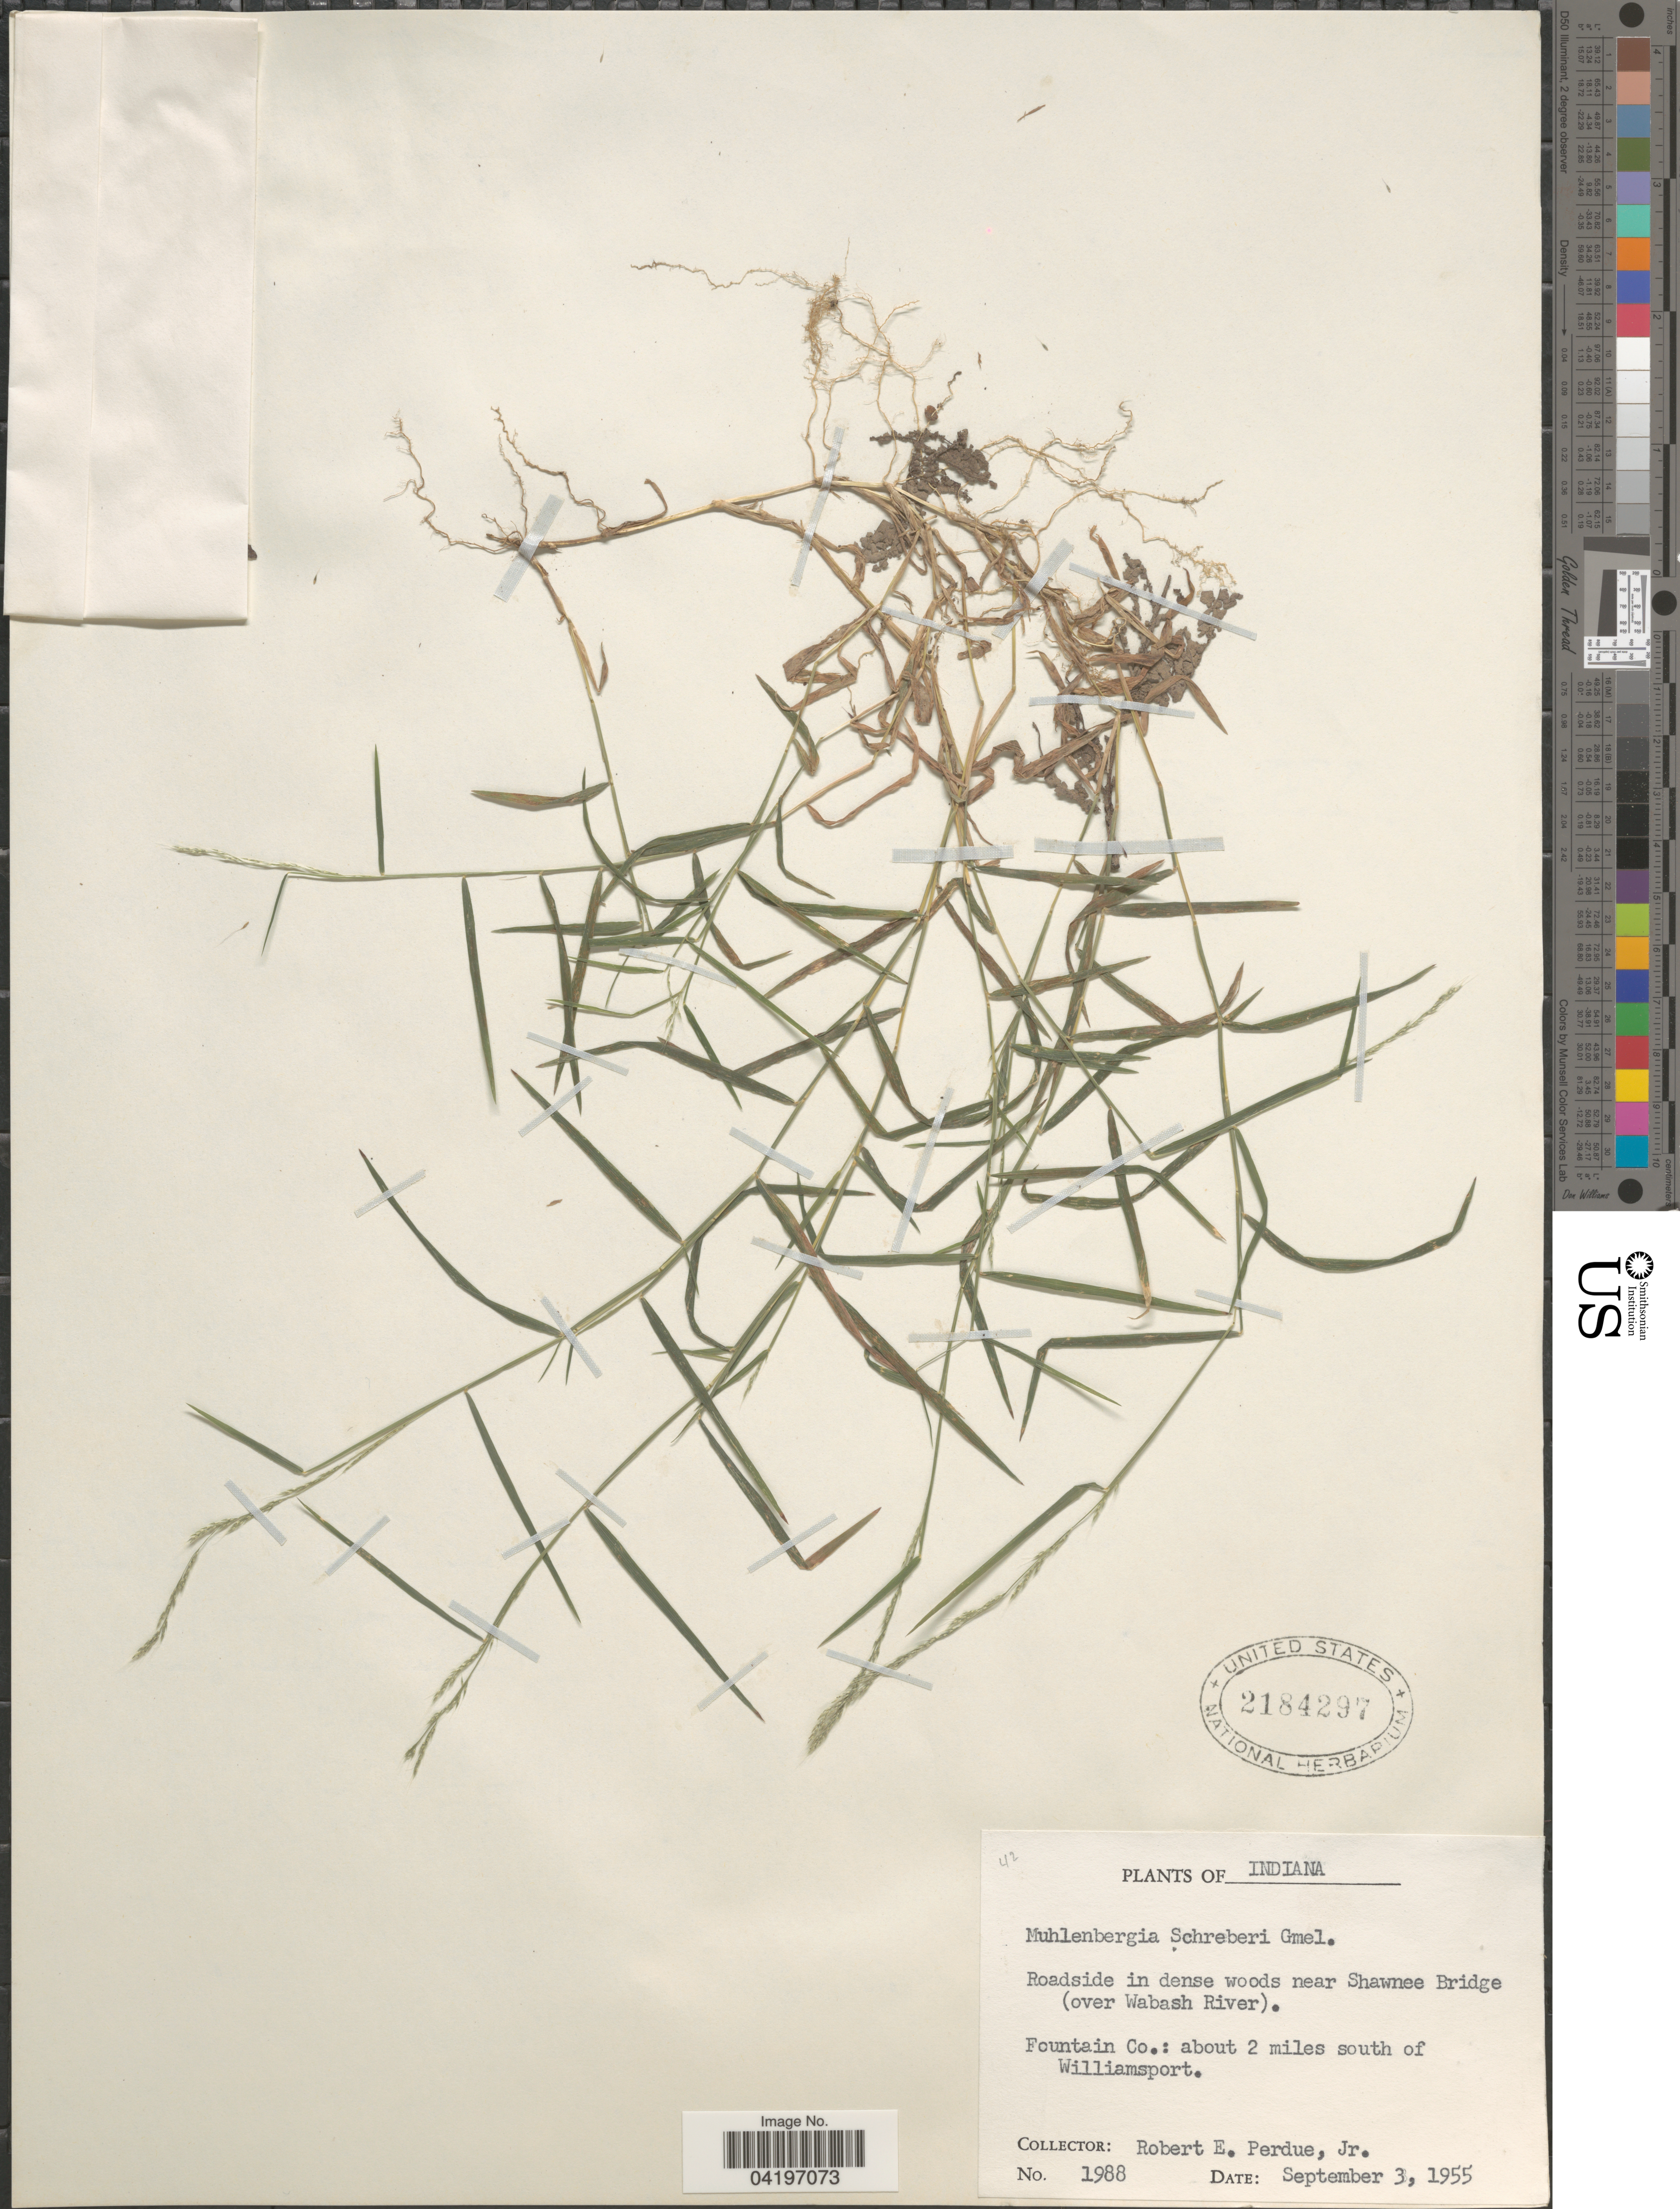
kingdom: Plantae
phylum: Tracheophyta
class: Liliopsida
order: Poales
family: Poaceae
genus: Muhlenbergia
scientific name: Muhlenbergia schreberi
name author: J.F. Gmel.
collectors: R. E. Perdue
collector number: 1988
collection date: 1955-09-03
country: United States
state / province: Indiana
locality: Roadside in dense woods near Shawnee Bridge (over Wabash River). Fountain Co.: about 2 miles south of Williamsport.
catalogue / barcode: US 2184297